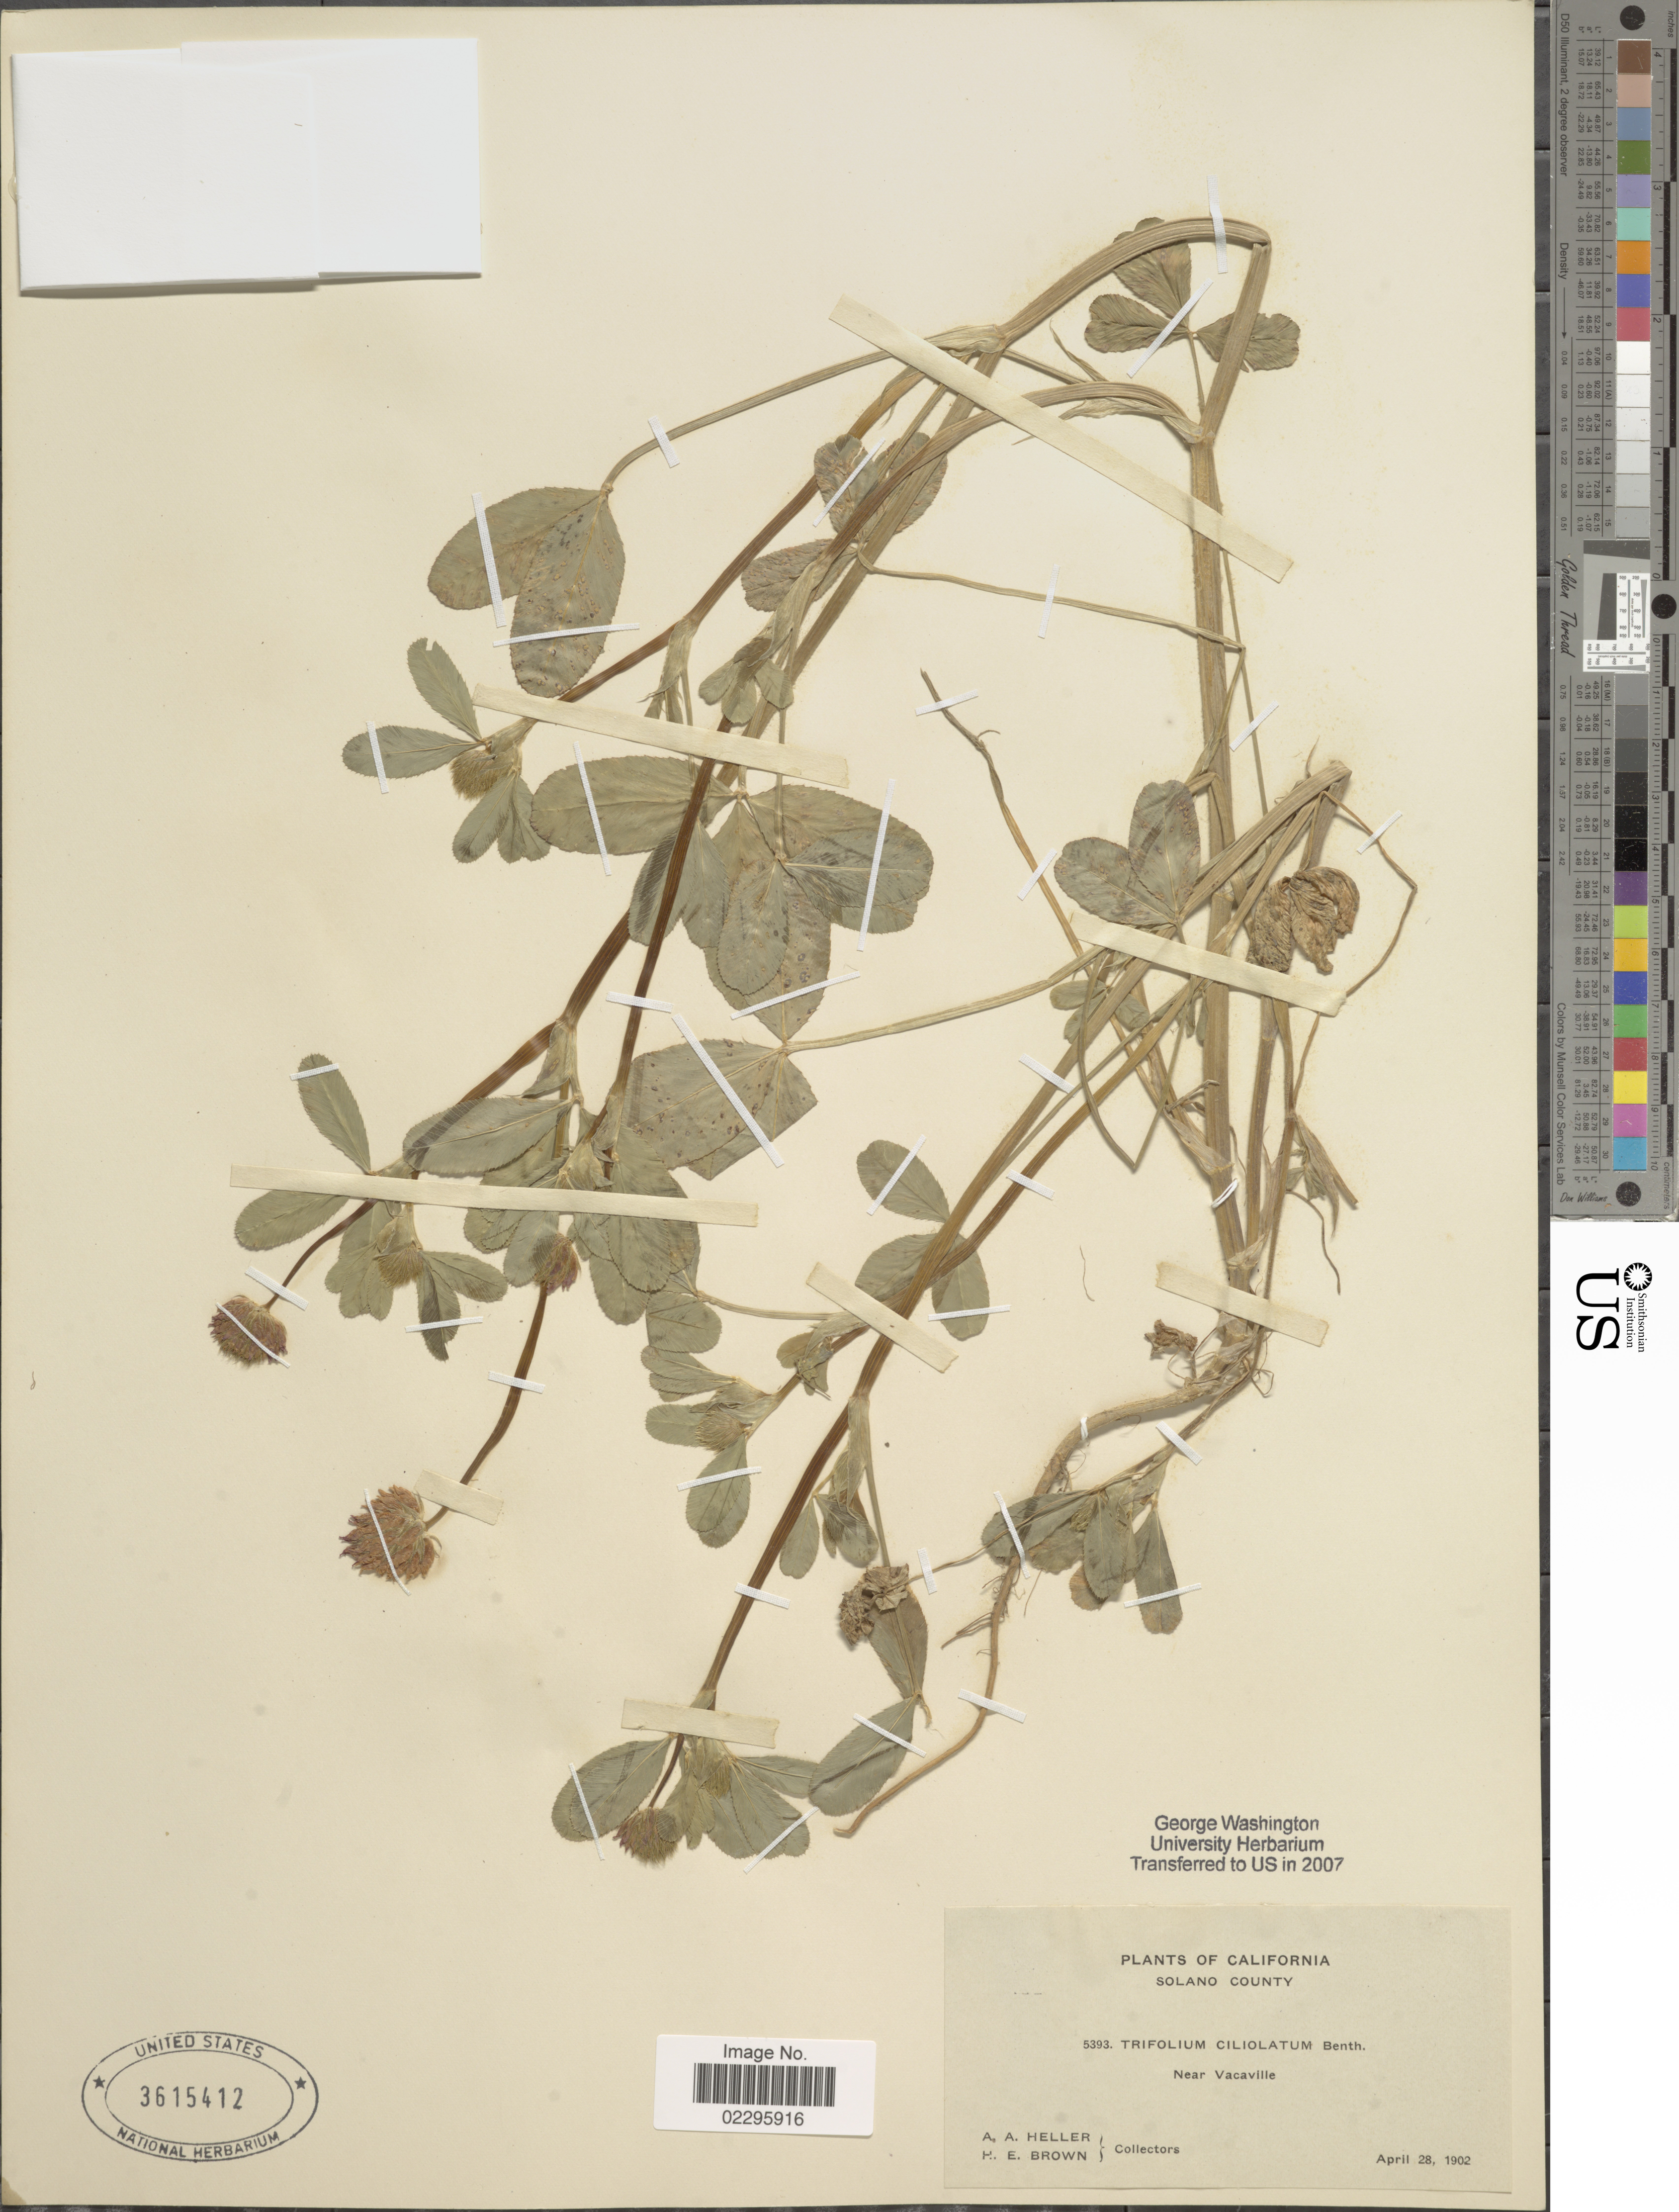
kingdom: Plantae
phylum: Tracheophyta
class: Magnoliopsida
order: Fabales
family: Fabaceae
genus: Trifolium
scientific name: Trifolium ciliolatum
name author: Benth.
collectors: A. A. Heller & H. E. Brown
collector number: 5393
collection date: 1902-04-28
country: United States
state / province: California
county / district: Solano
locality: Solano County, near Vacaville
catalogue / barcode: US 3615412